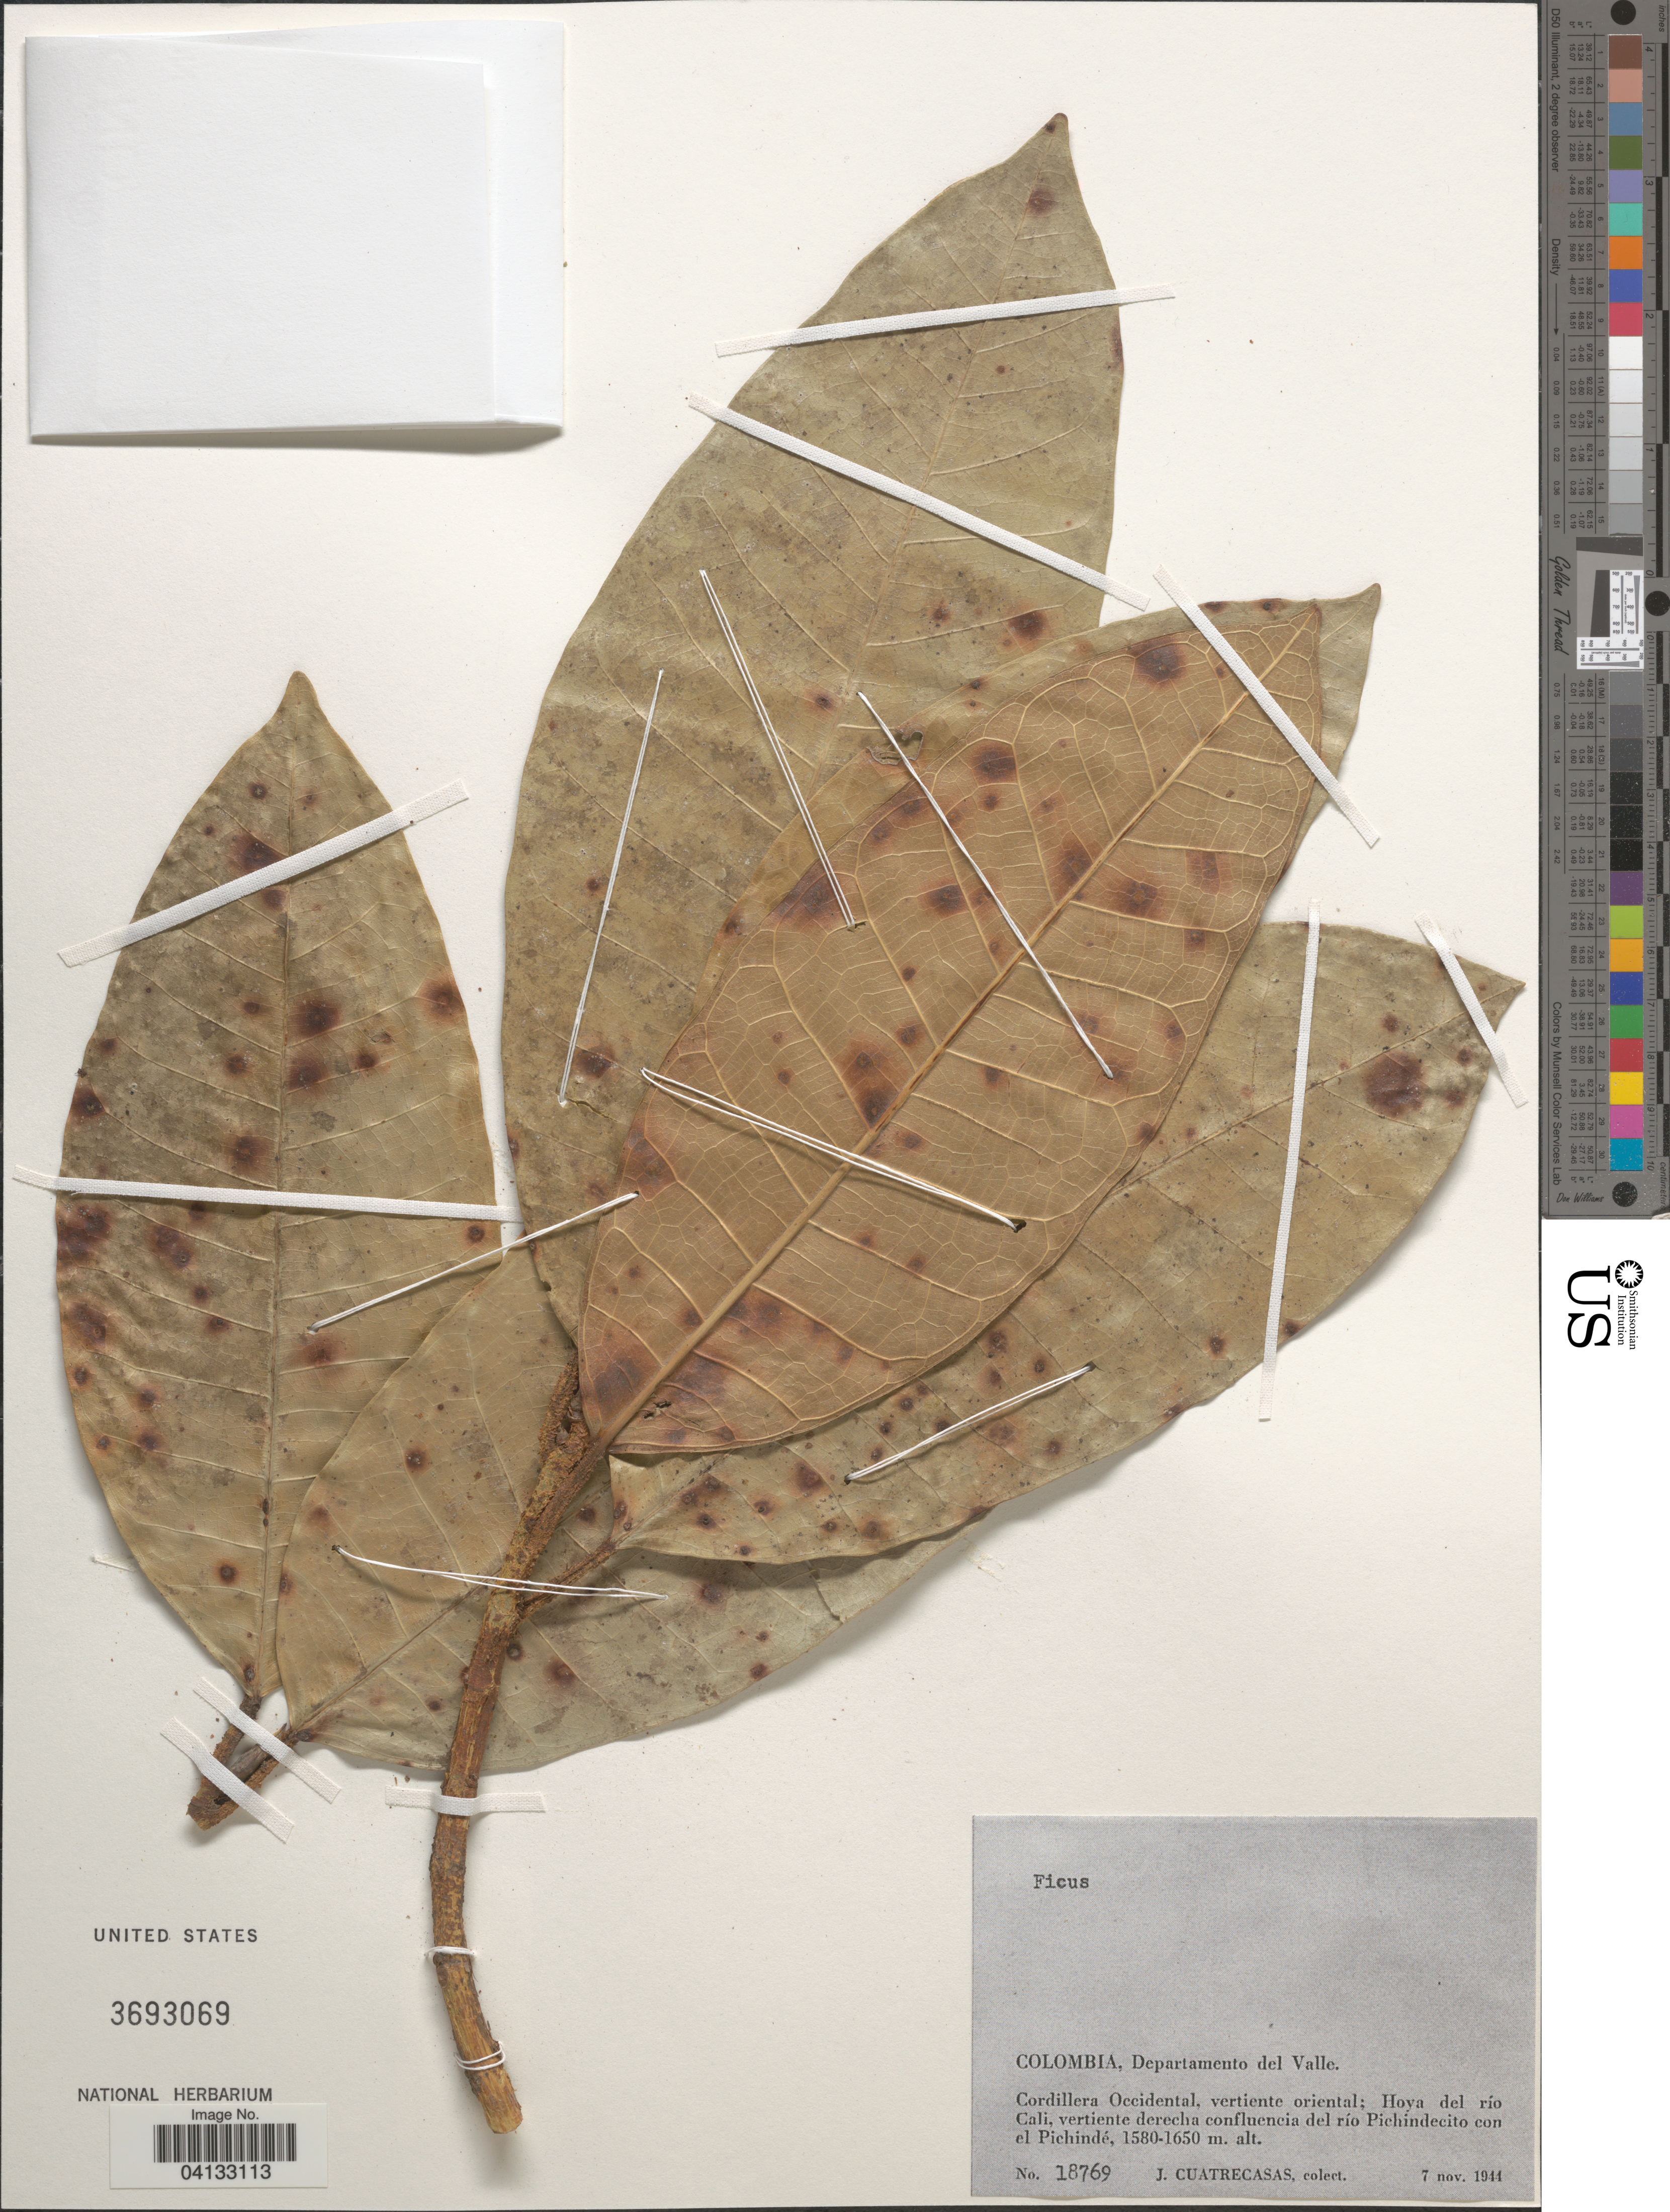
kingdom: Plantae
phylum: Tracheophyta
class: Magnoliopsida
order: Rosales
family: Moraceae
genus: Ficus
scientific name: Ficus tonduzii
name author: Standl.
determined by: Mitidieri, Nicole, (WIS), University of Wisconsin - Madison (UNITED STATES)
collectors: J. Cuatrecasas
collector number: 18769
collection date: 1944-11-07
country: Colombia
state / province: Valle del Cauca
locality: Departamento del Valle. Cordillera Occidental, vertiente oriental; Hoya del río Cali, vertiente derecha confluencia del río Pichindecito con el Pichindé.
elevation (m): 1580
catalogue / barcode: US 3693069